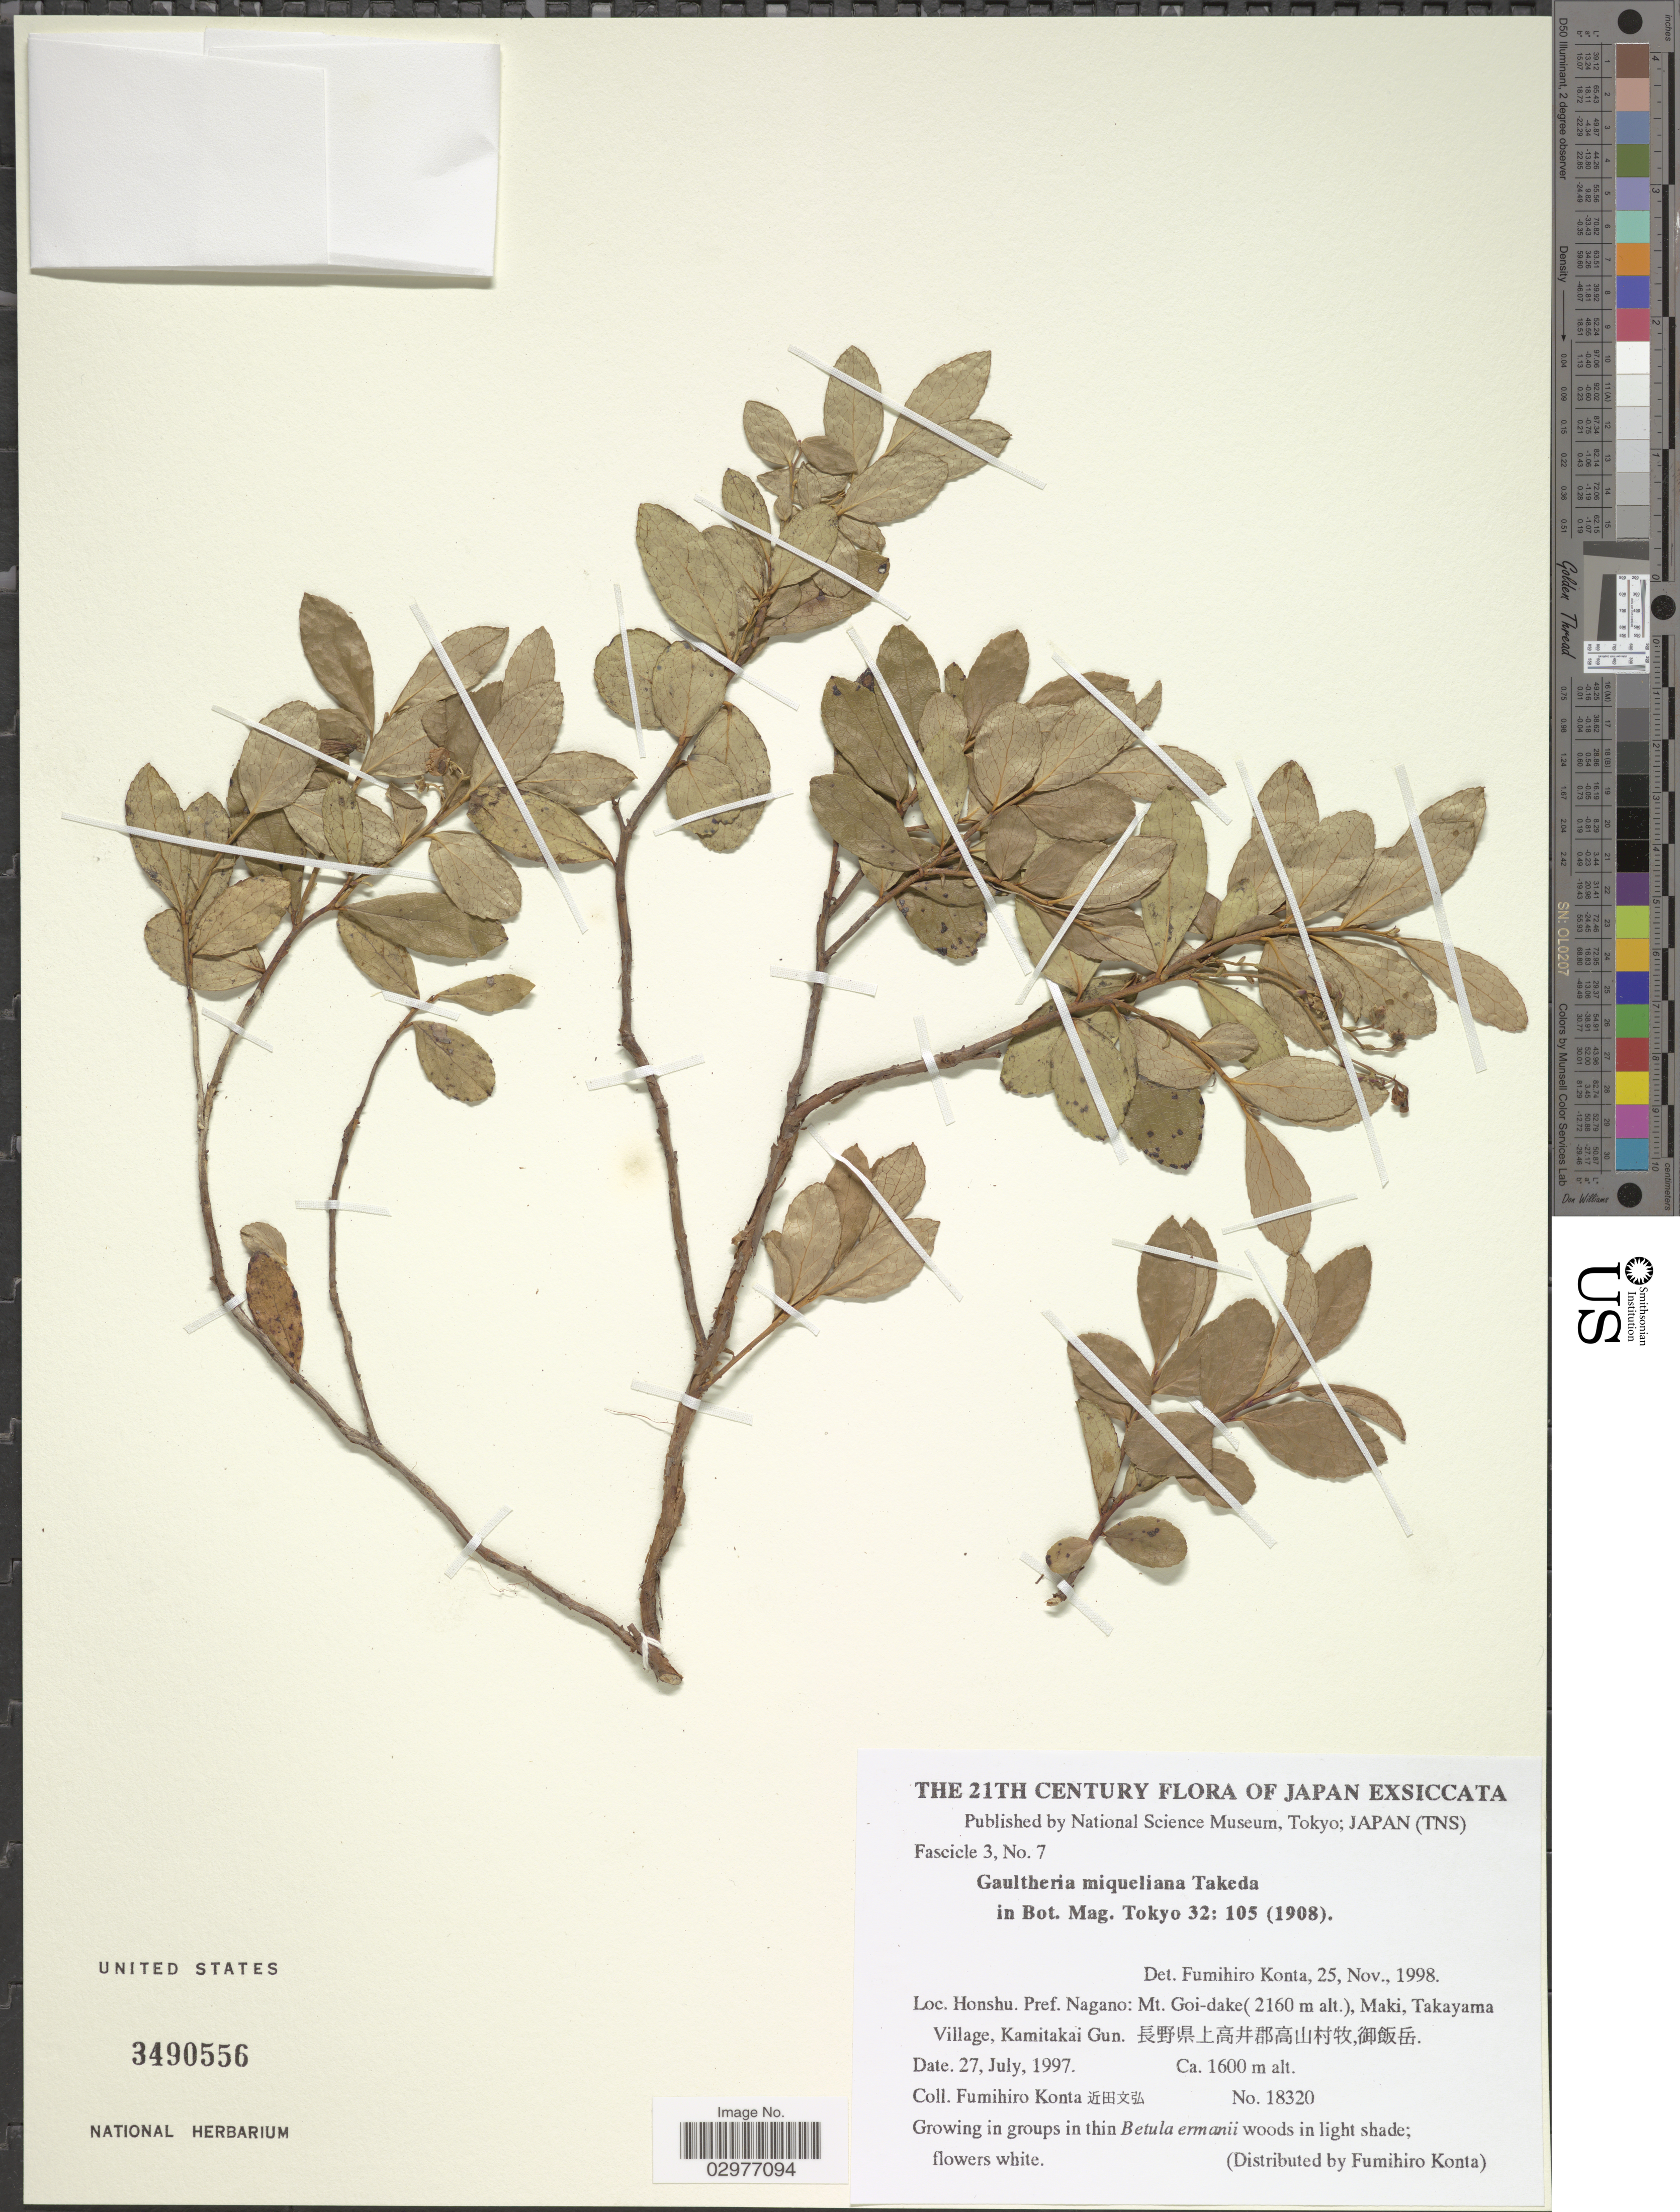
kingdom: Plantae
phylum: Tracheophyta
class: Magnoliopsida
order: Ericales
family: Ericaceae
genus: Gaultheria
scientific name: Gaultheria miqueliana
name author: Takeda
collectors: F. Konta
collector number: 18320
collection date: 1997-07-27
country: Japan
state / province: Nagano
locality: Honshu. Pref. Naganao: Mt. Goi-dake, Maki, Takayama Village, Kamitakai Gun.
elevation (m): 1600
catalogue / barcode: US 3490556